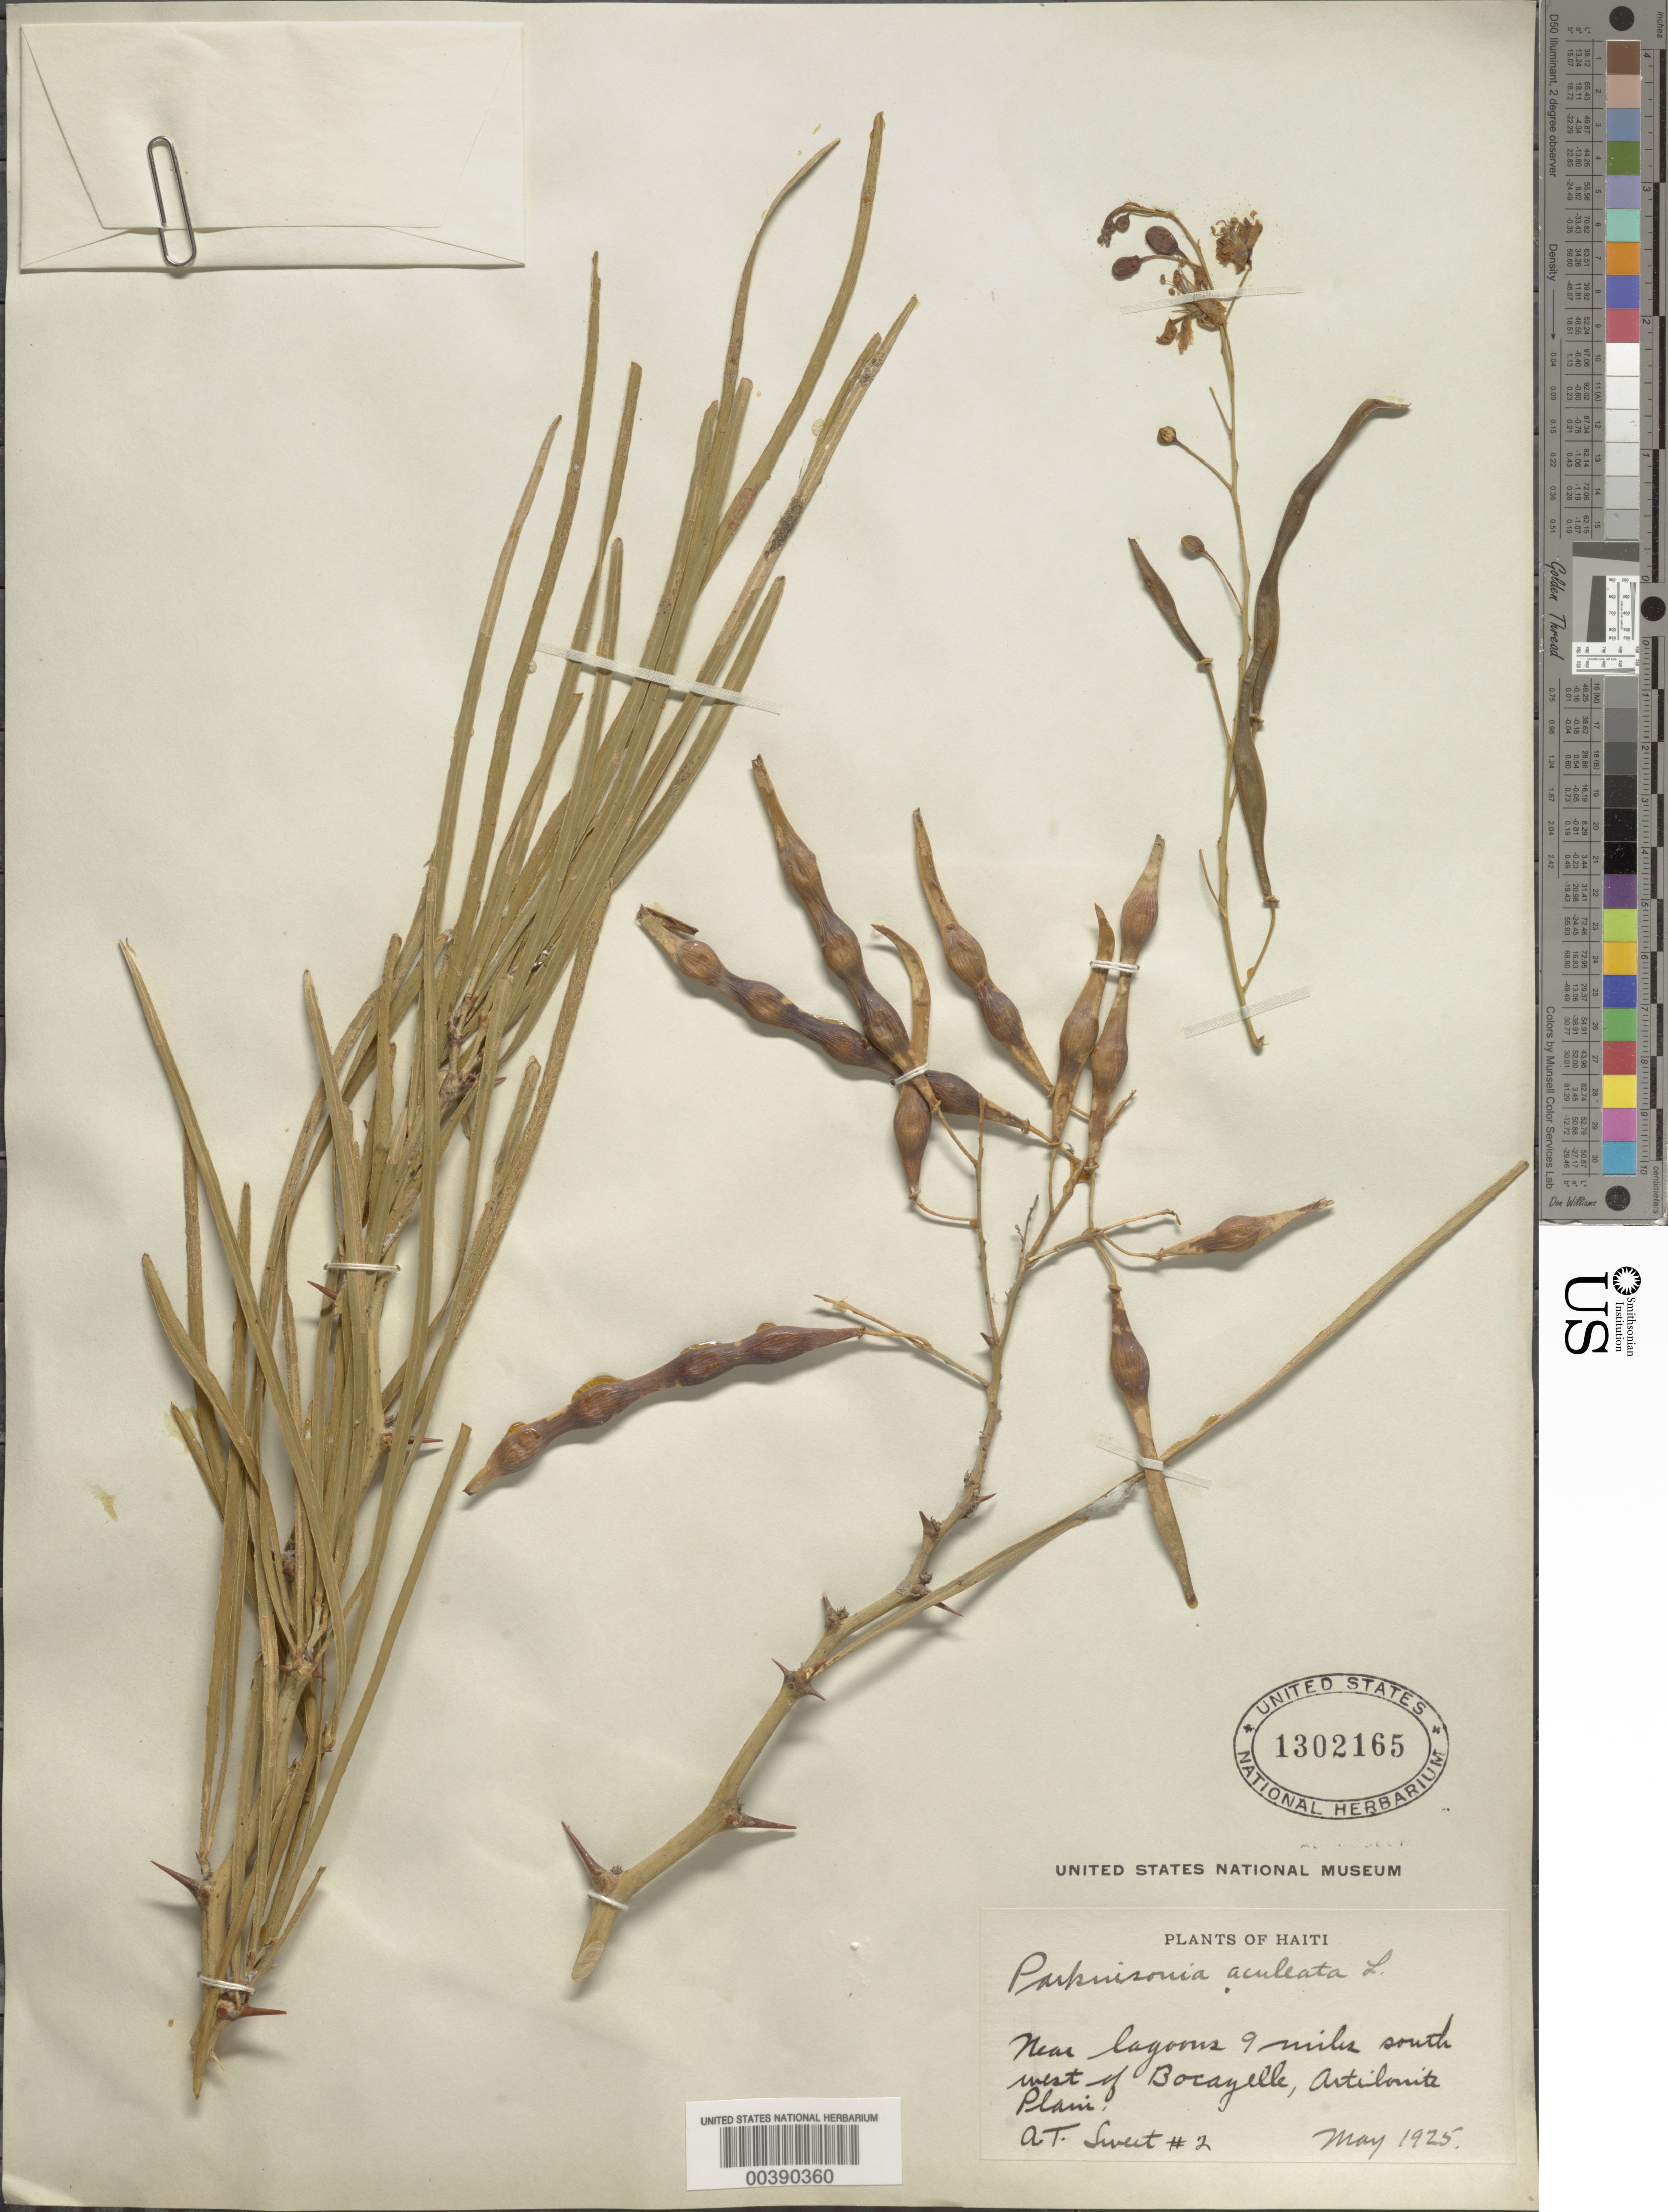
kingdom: Plantae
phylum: Tracheophyta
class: Magnoliopsida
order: Fabales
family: Fabaceae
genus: Parkinsonia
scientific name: Parkinsonia aculeata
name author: L.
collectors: A. T. Sweet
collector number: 2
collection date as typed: May 1925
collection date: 1925-05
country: Haiti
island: Hispaniola Island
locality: Near lagoons, 9 mi sw of bocayelle, artibonite plain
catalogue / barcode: US 1302165